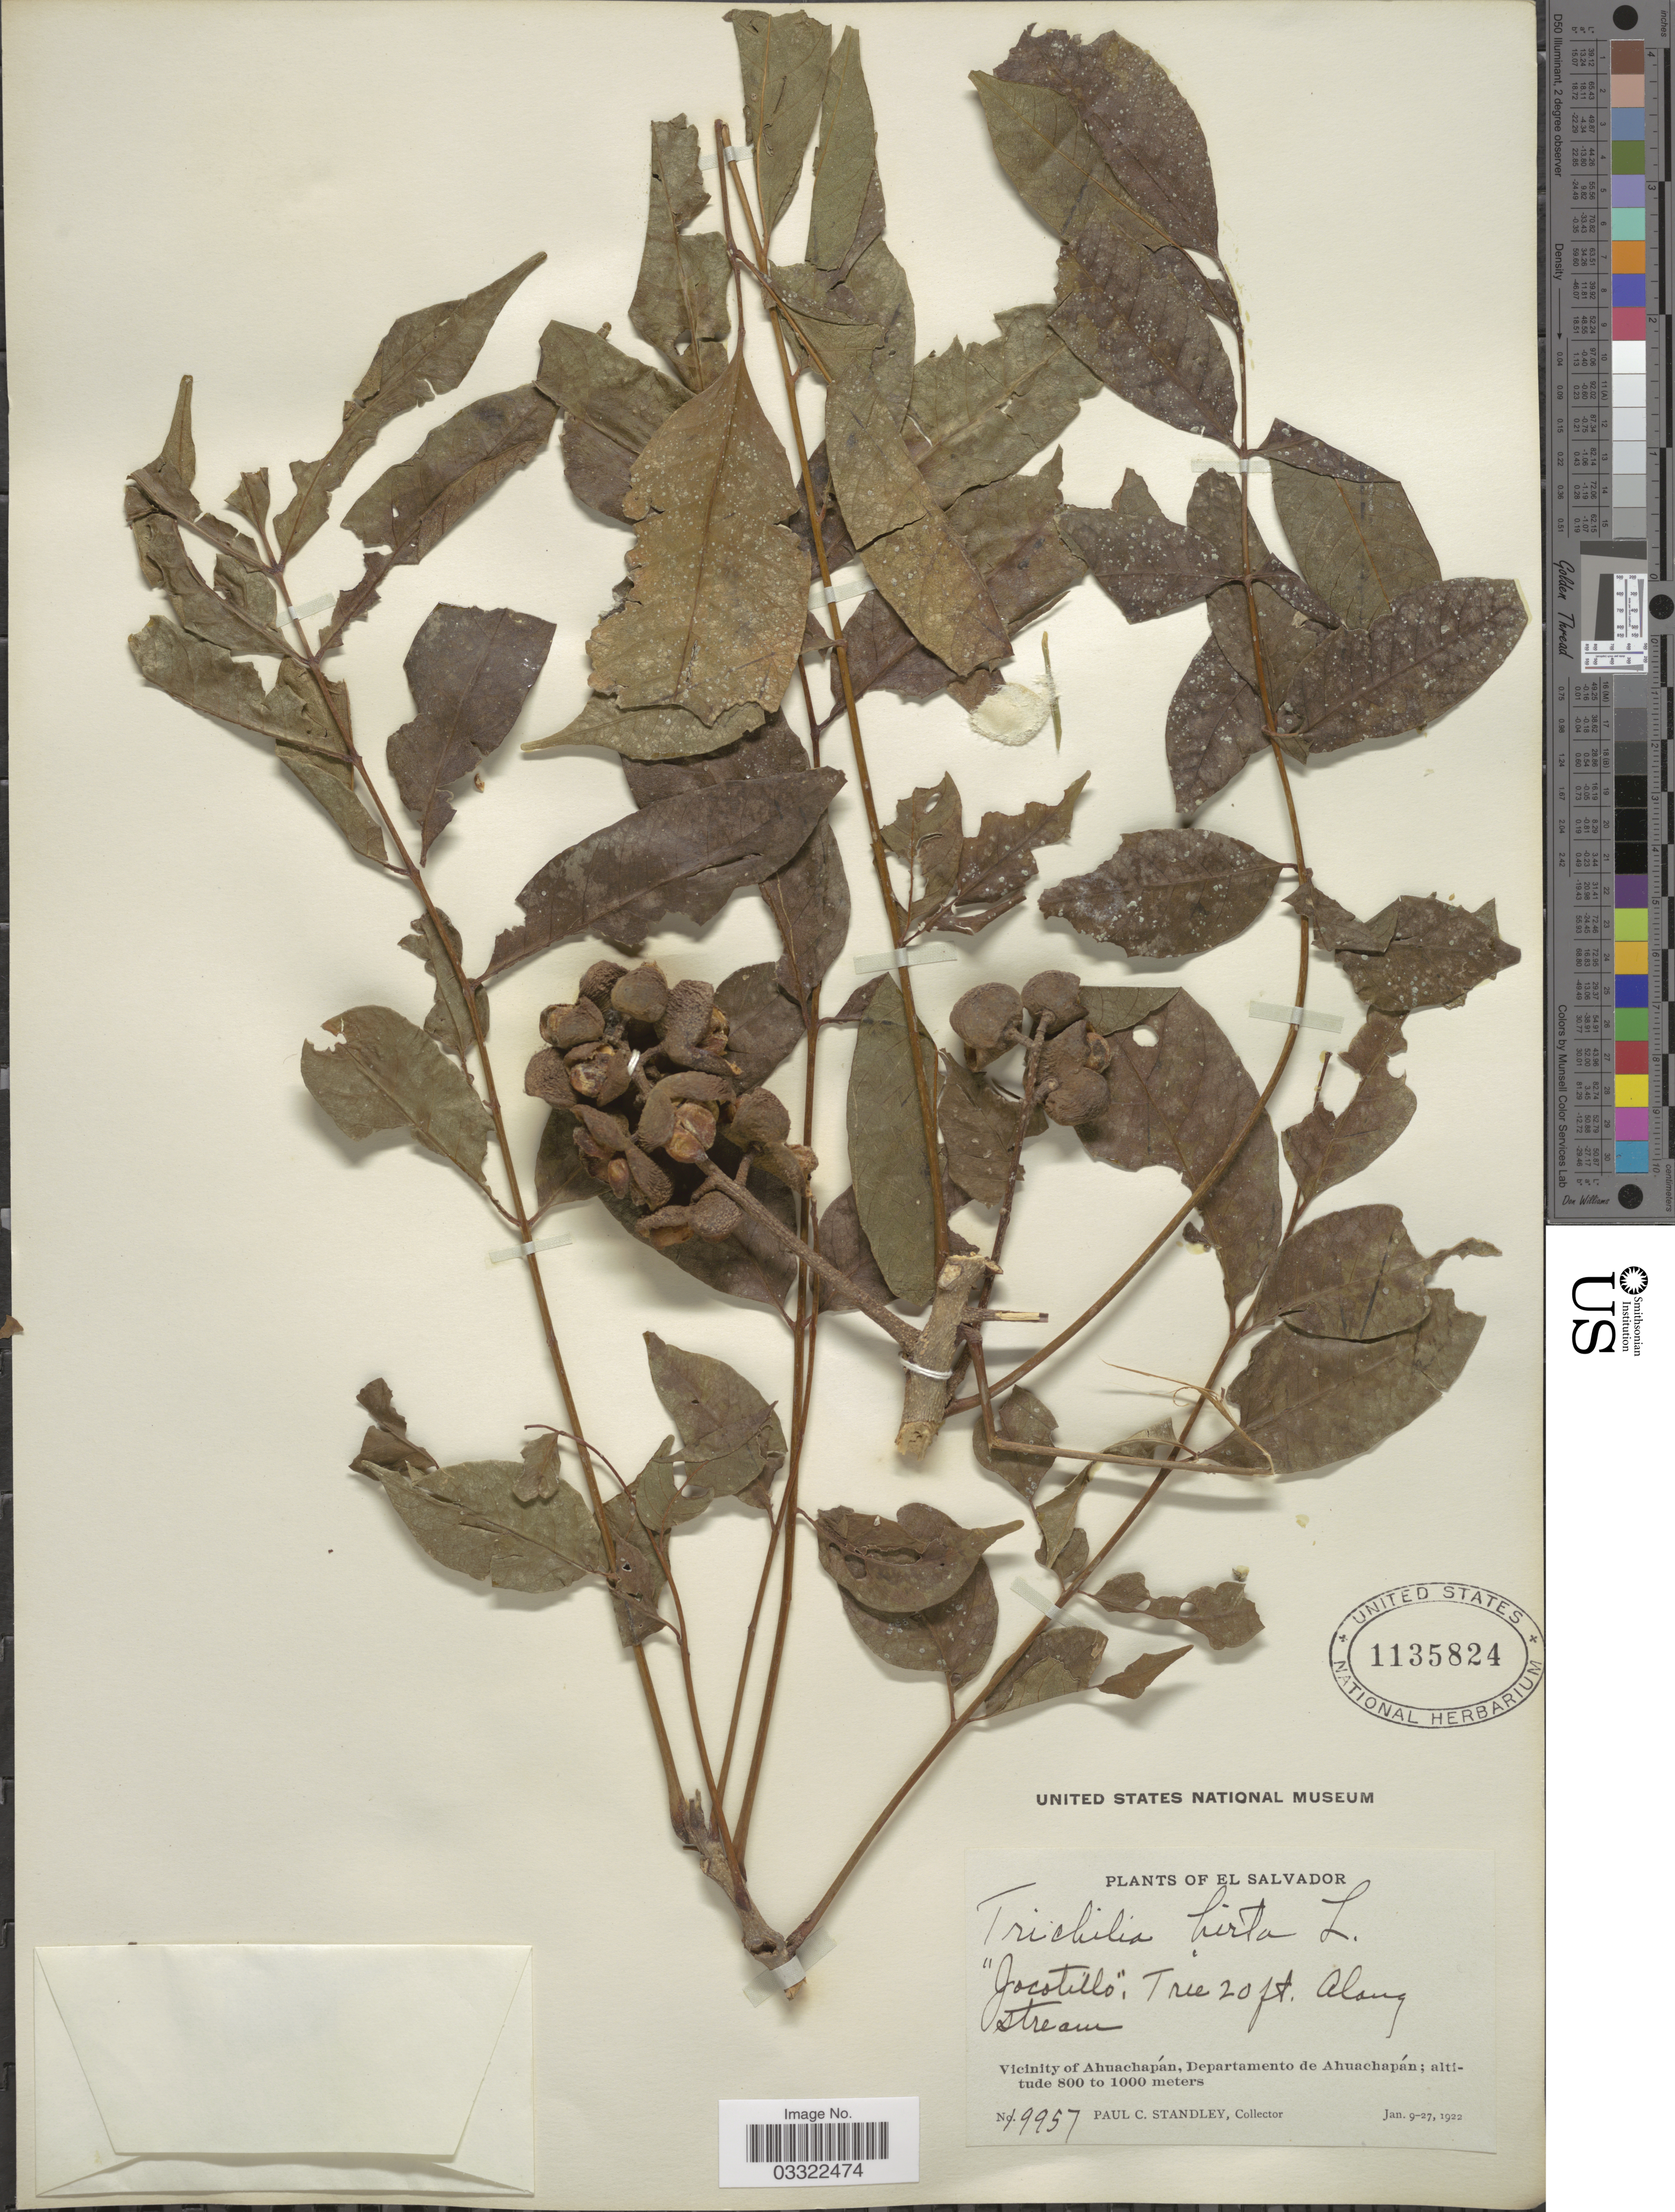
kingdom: Plantae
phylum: Tracheophyta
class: Magnoliopsida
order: Sapindales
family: Meliaceae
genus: Trichilia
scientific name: Trichilia hirta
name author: L.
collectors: P. C. Standley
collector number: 19957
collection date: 1922-01-09/1922-01-27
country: El Salvador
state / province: Ahuachapan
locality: Along stream. Vicinity of Ahuachapán, Departamento de Ahuachapán.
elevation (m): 800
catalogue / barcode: US 1135824